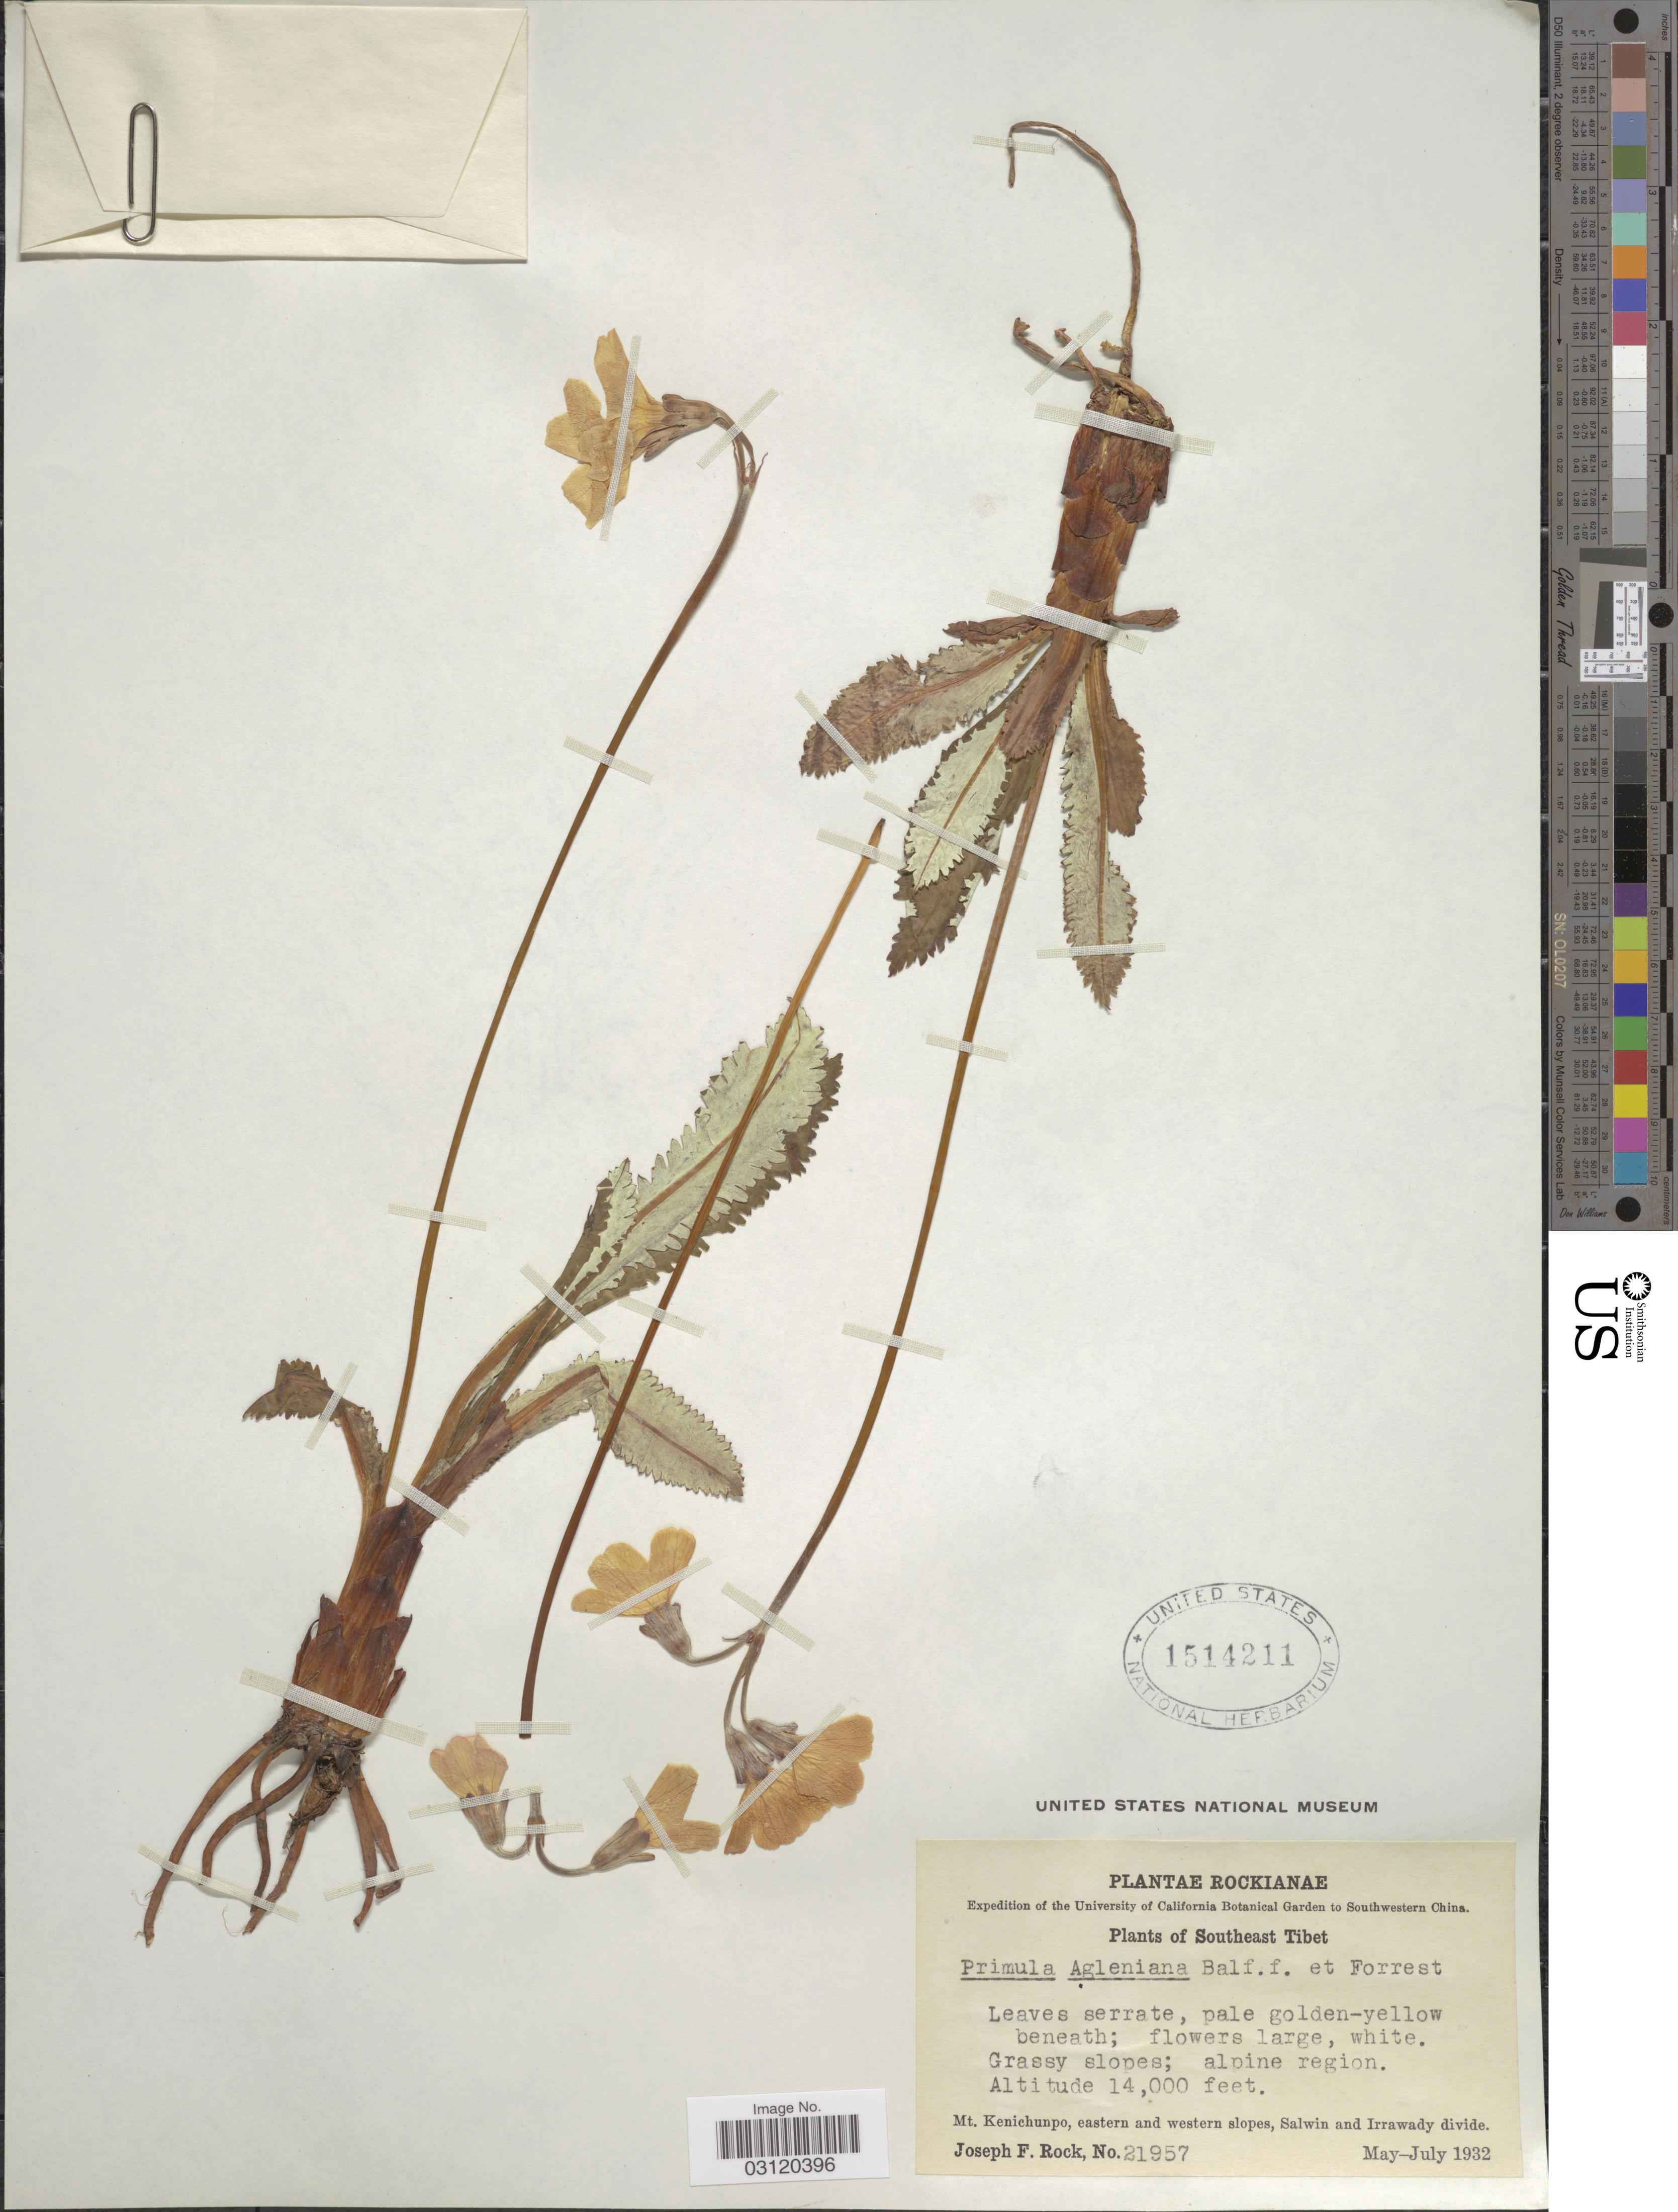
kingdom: Plantae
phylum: Tracheophyta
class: Magnoliopsida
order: Ericales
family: Primulaceae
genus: Primula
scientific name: Primula agleniana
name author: Balf. f. & Forrest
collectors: J. F. Rock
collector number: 21957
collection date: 1932-05/1932-07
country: China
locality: Southwestern China. Southeast Tibet. Mt. Kenichunpo, eastern and western slopes, Salwin and Irrawady divide.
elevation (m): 4267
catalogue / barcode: US 1514211